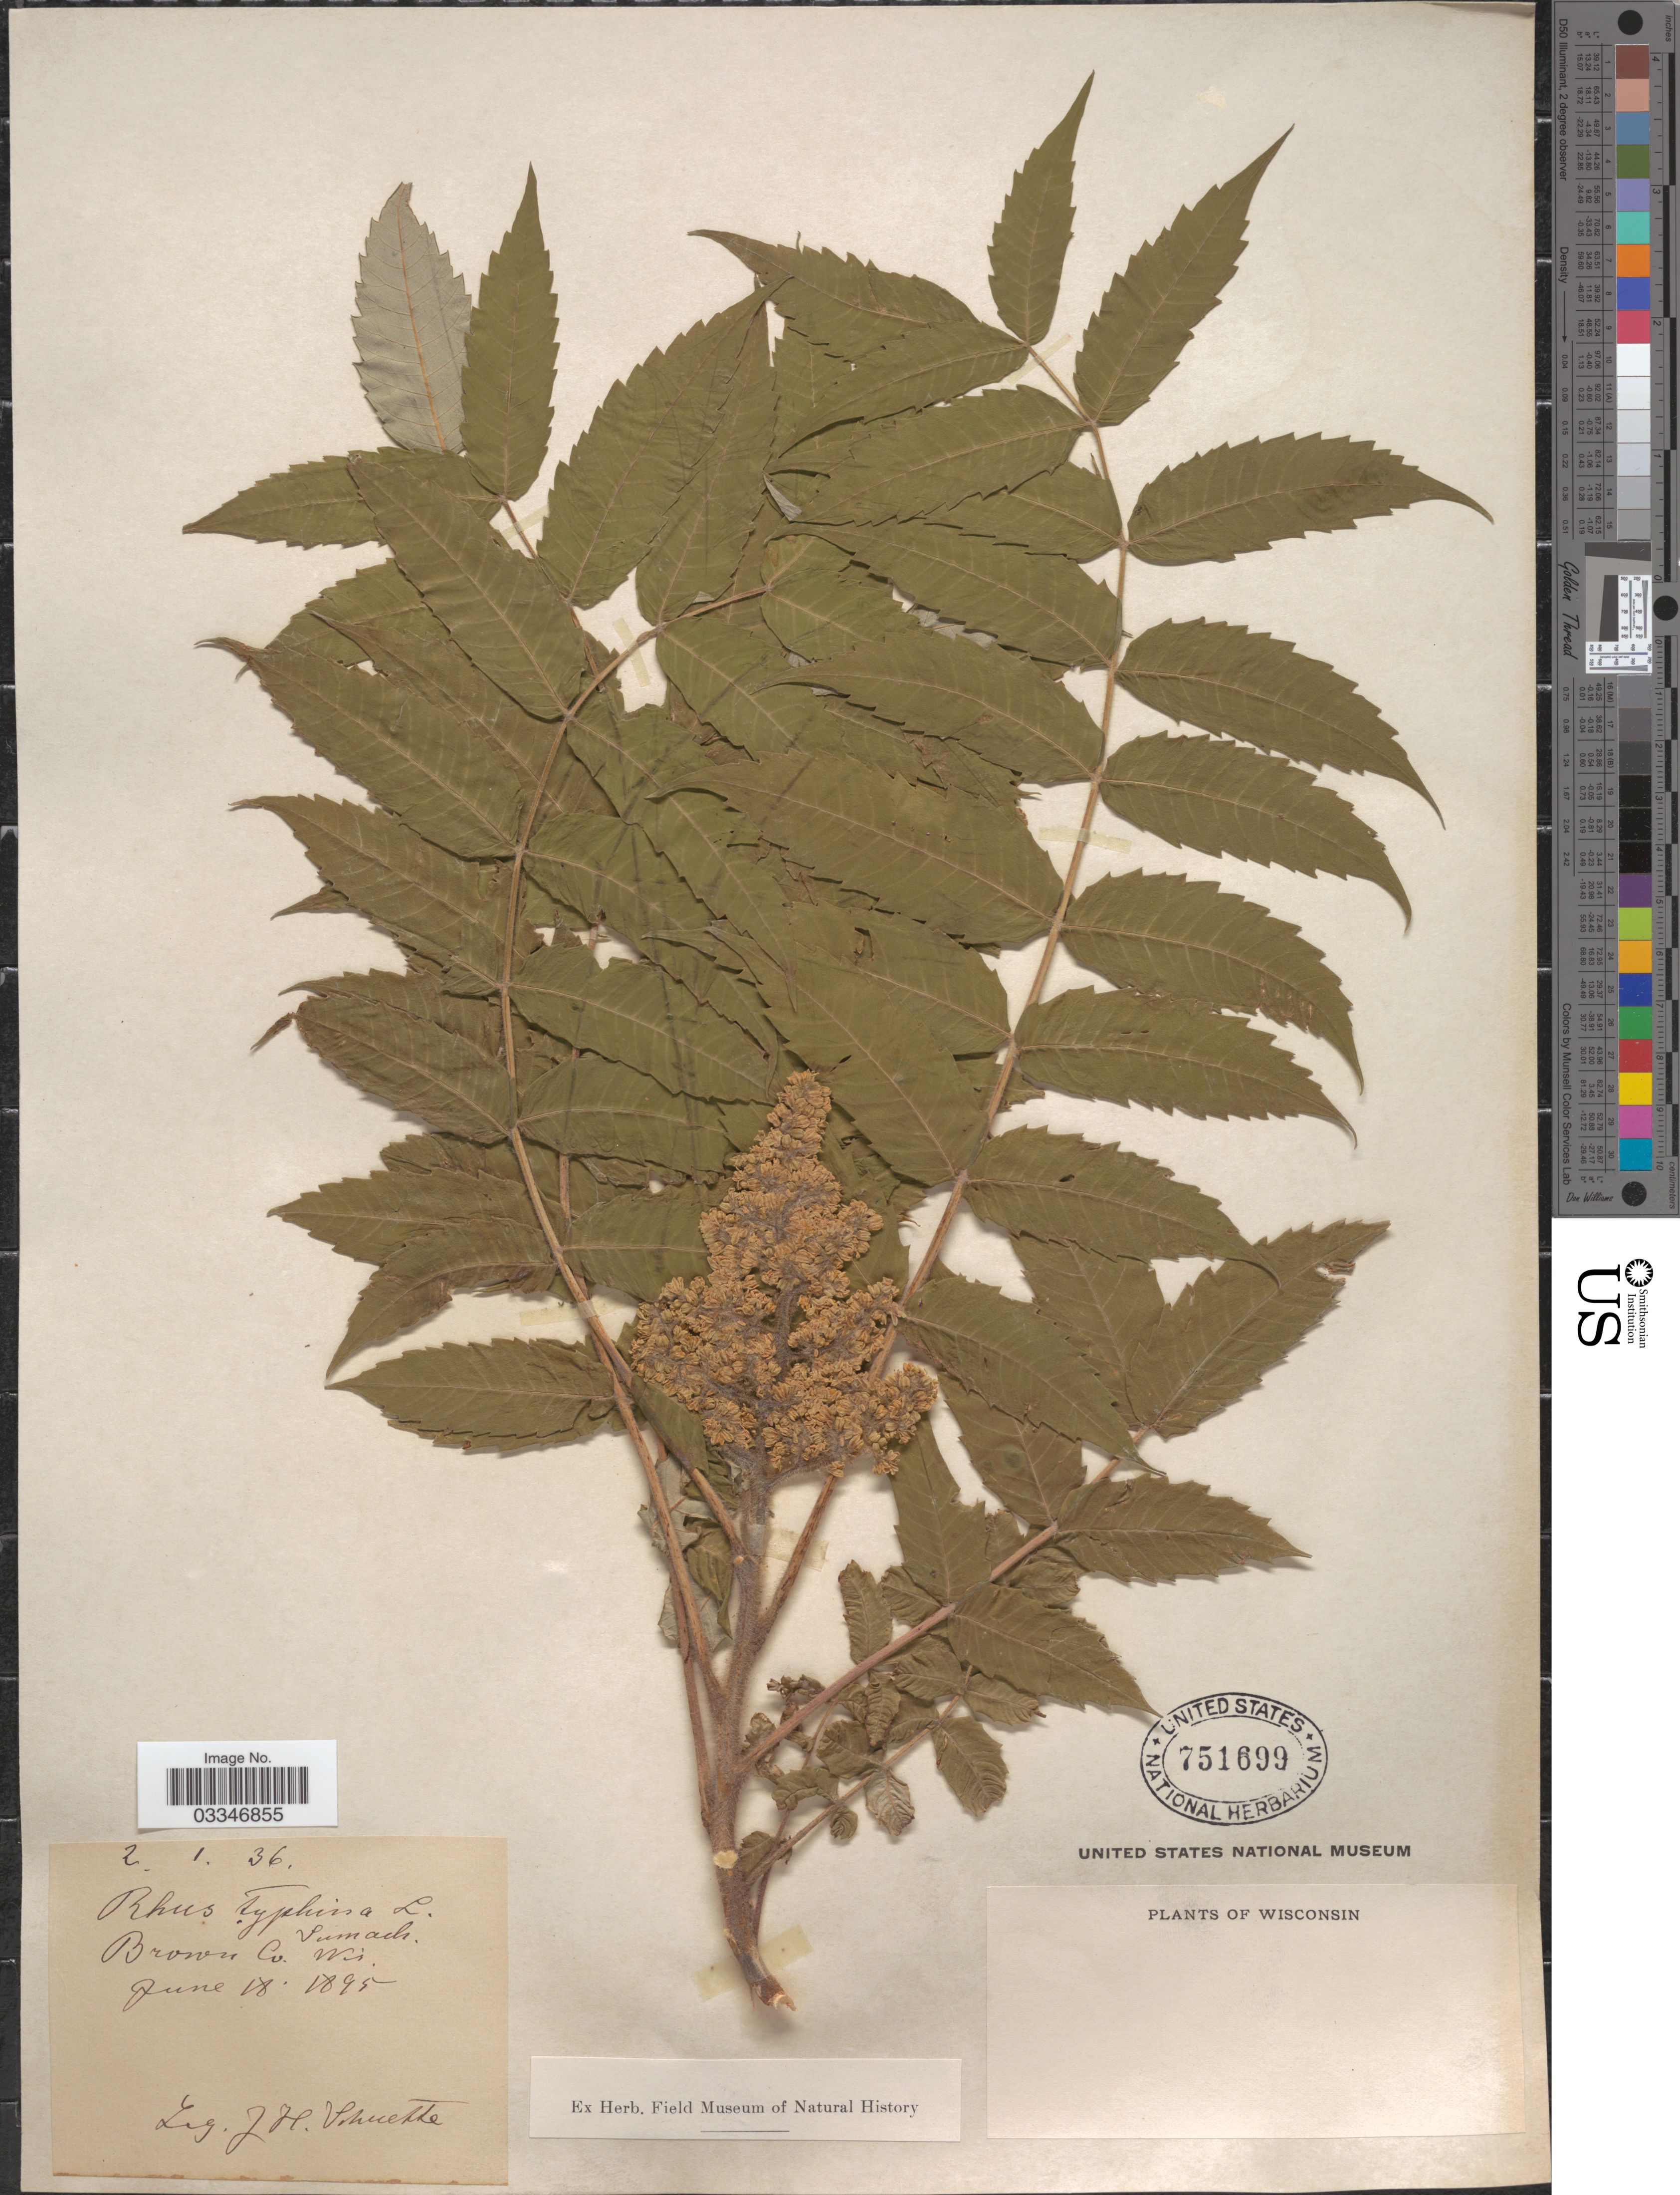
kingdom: Plantae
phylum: Tracheophyta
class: Magnoliopsida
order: Sapindales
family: Anacardiaceae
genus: Rhus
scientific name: Rhus typhina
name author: L.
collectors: J. H. Schuette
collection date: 1895-06-18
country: United States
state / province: Wisconsin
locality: Brown Co.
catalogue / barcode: US 751699